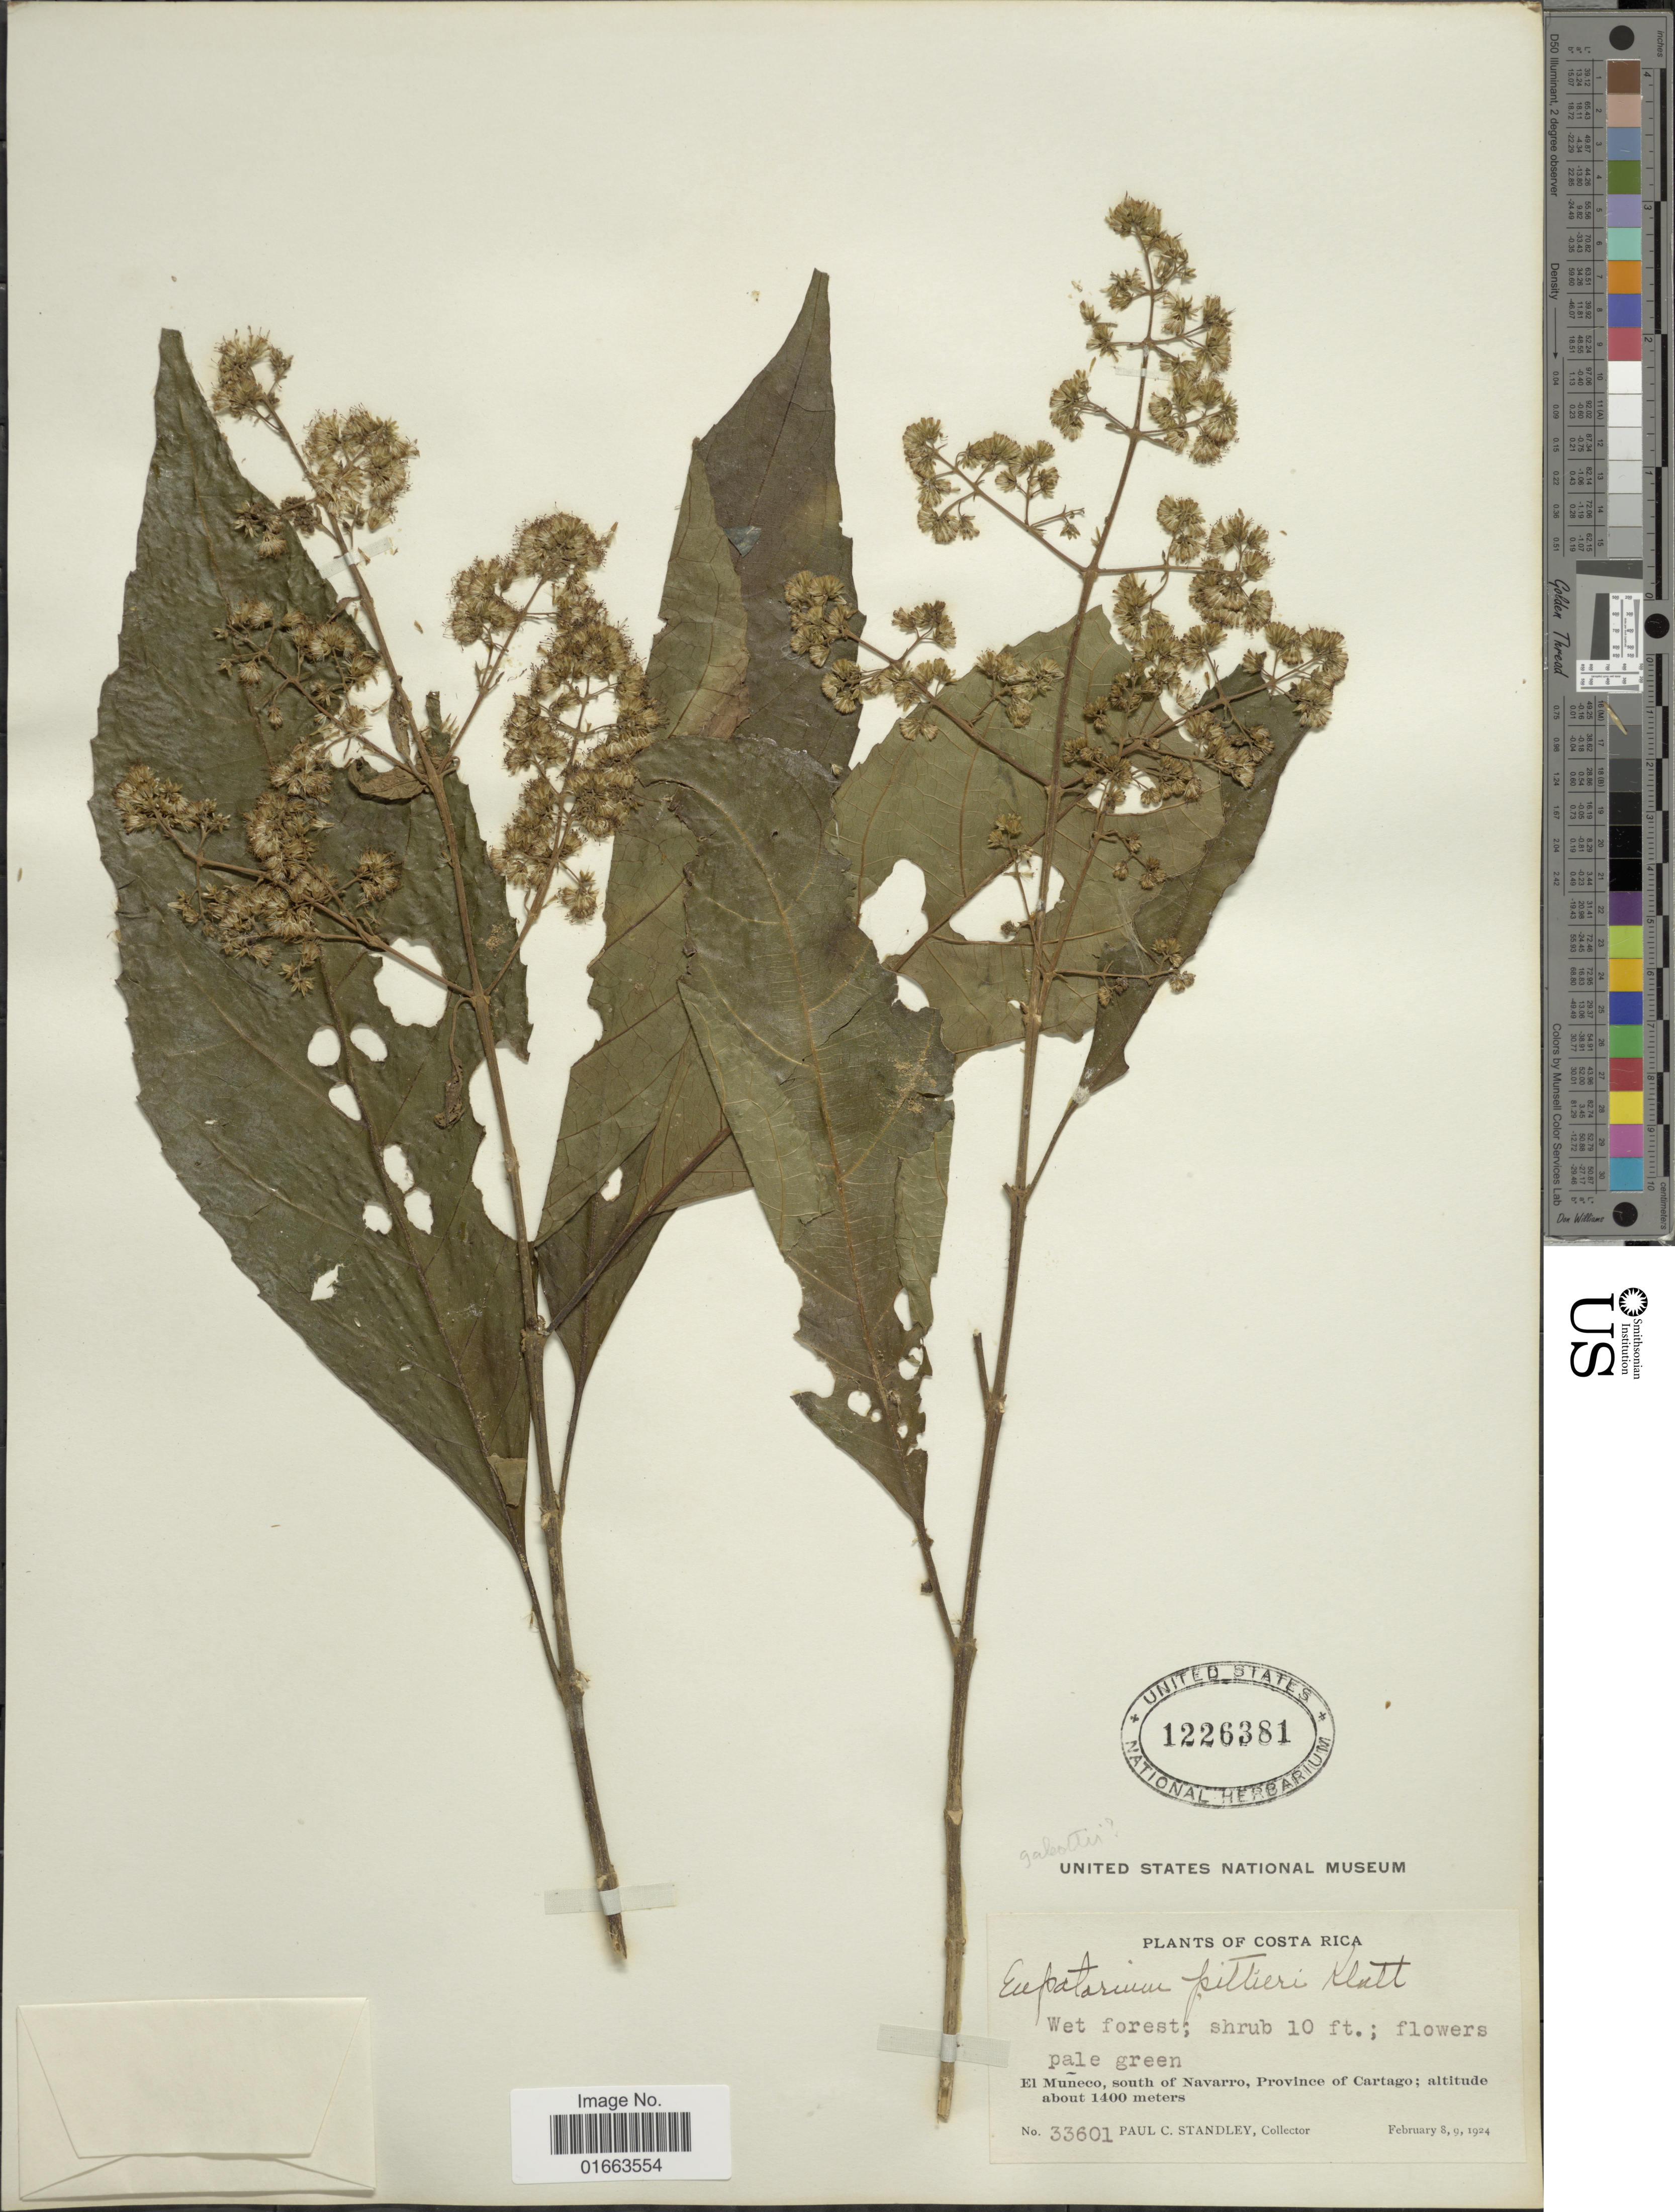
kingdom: Plantae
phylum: Tracheophyta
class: Magnoliopsida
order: Asterales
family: Asteraceae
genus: Koanophyllon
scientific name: Koanophyllon hylonoma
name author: (B.L. Rob.) R.M. King & H. Rob.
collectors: P. C. Standley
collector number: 33601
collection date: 1924-02-08/1924-02-09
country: Costa Rica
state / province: Cartago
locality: Wet forest, El Muñeco, south of Navarro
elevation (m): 1400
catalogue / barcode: US 1226381